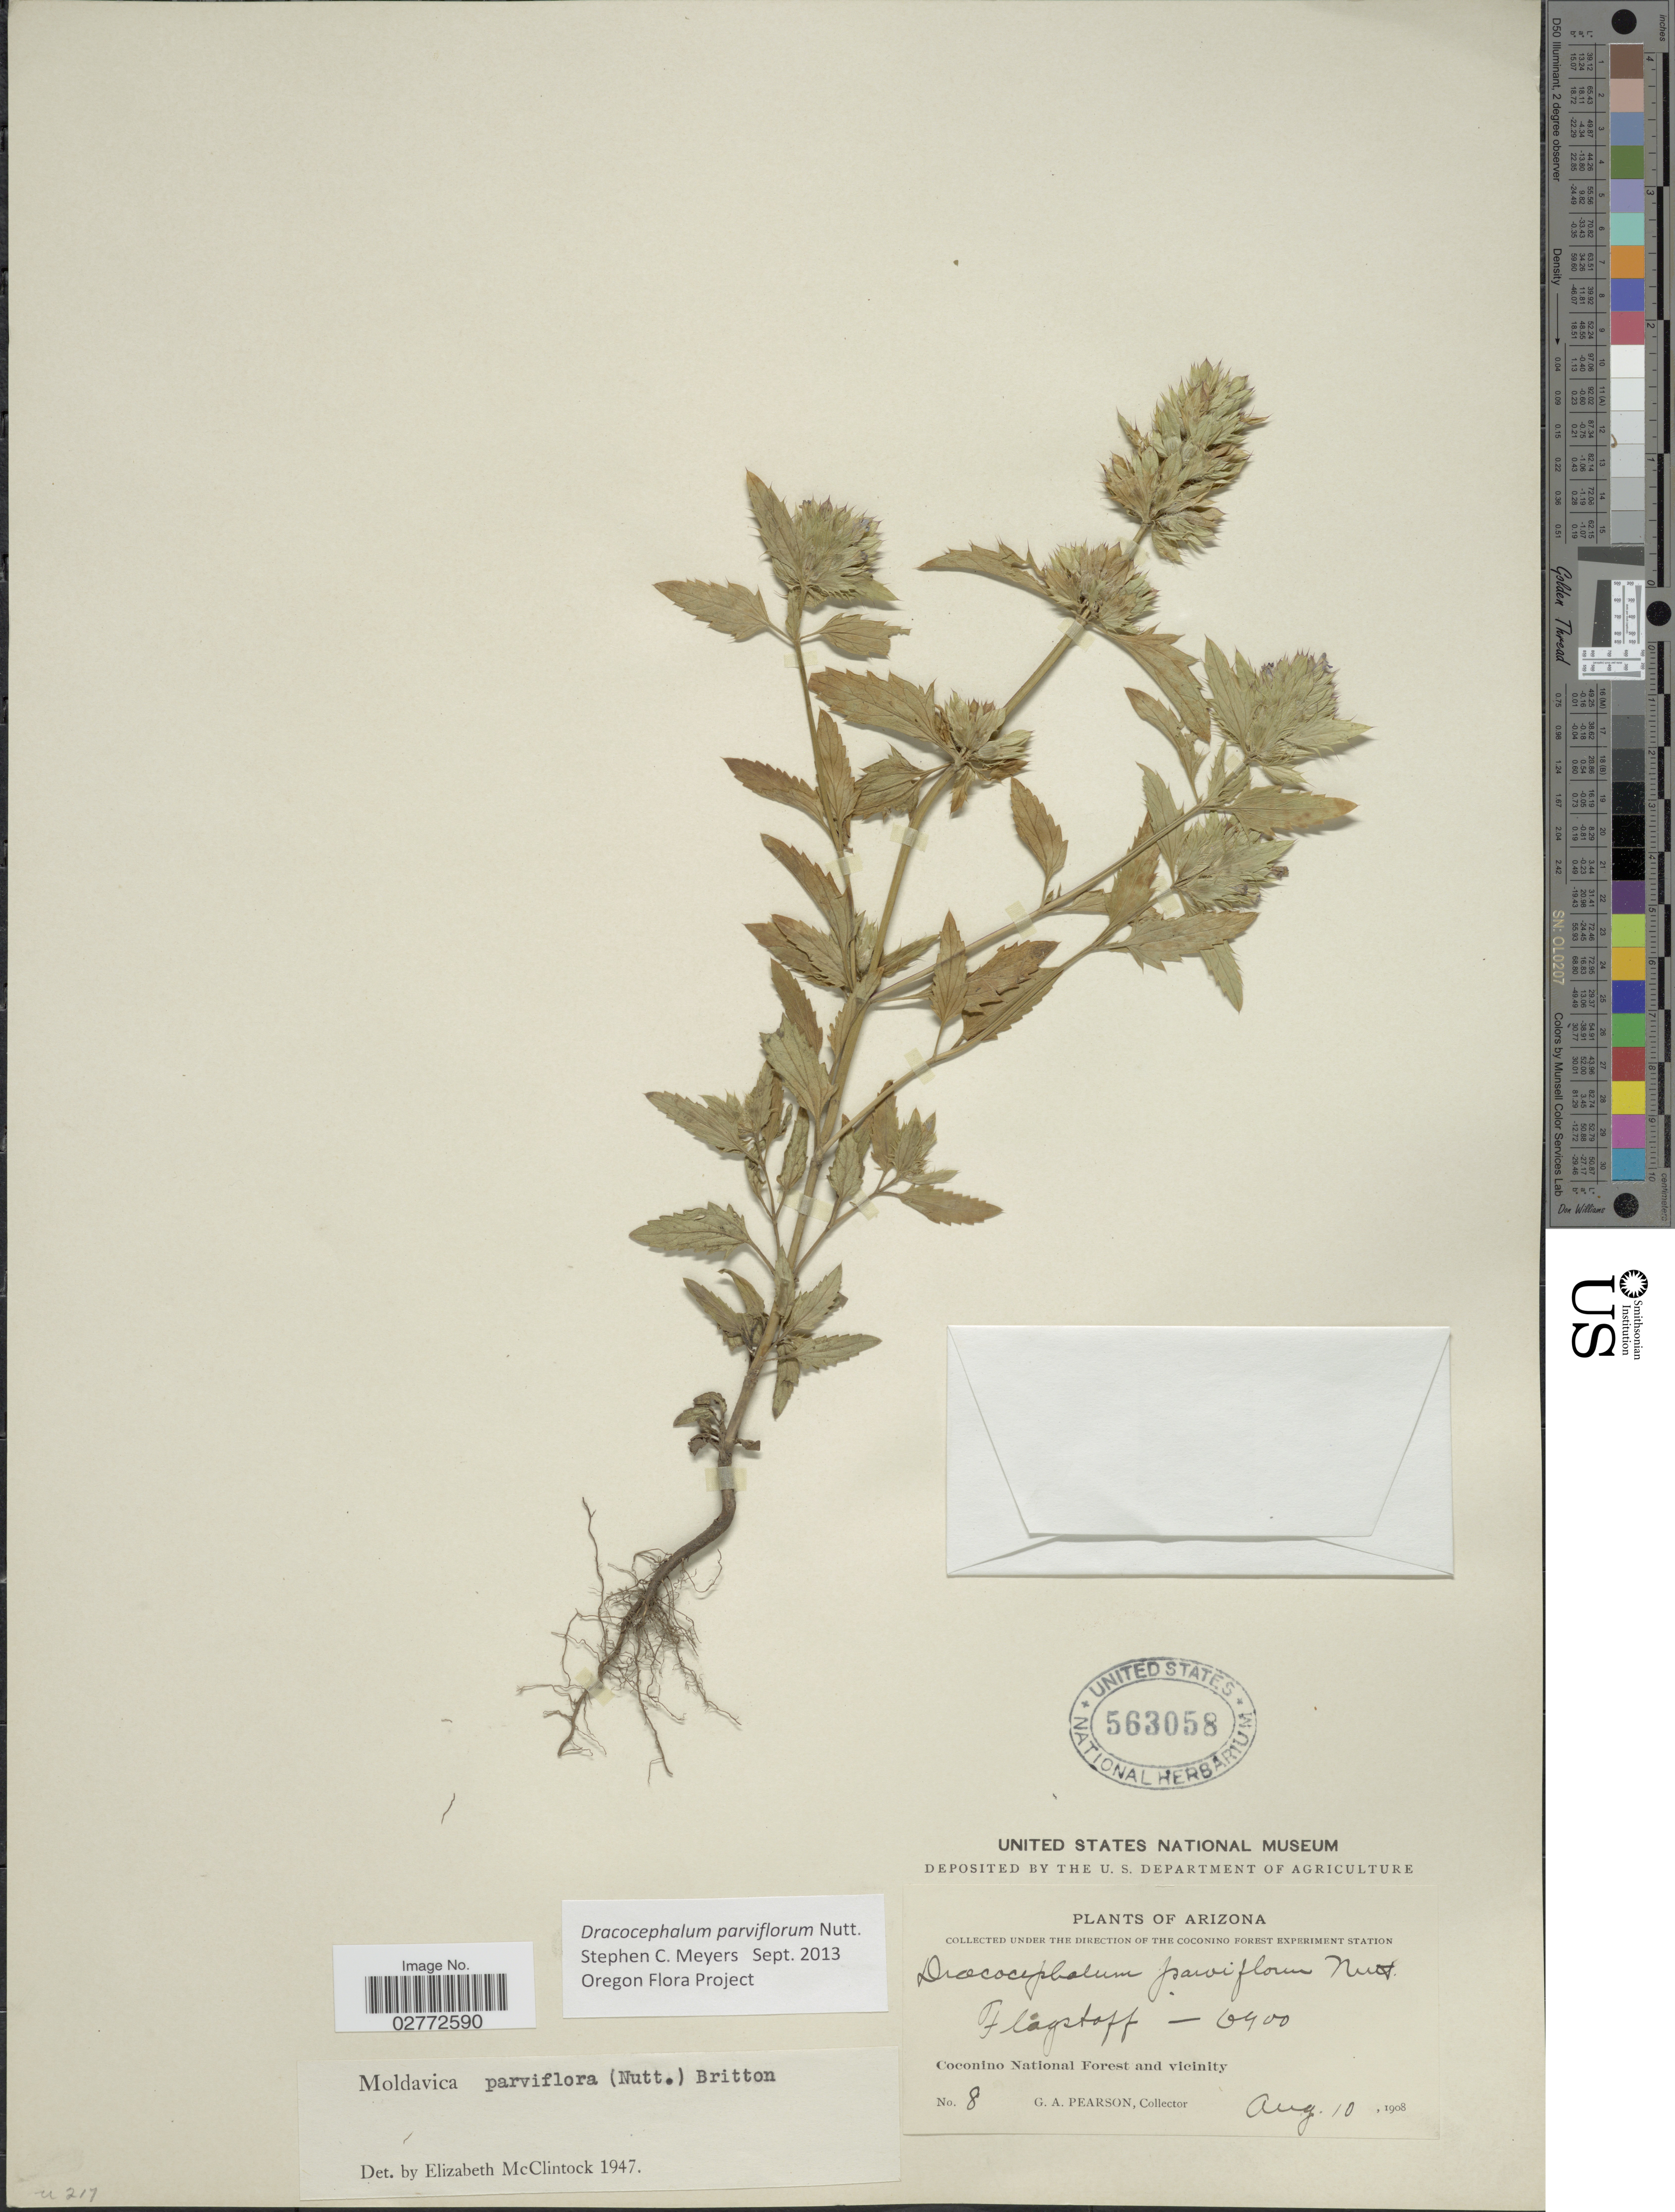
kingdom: Plantae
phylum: Tracheophyta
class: Magnoliopsida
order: Lamiales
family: Lamiaceae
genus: Dracocephalum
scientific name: Dracocephalum parviflorum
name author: Nutt.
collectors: G. Pearson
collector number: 8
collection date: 1908-08-10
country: United States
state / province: Arizona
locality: Flagstaff. Coconino National Forest and vicinity.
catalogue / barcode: US 563058